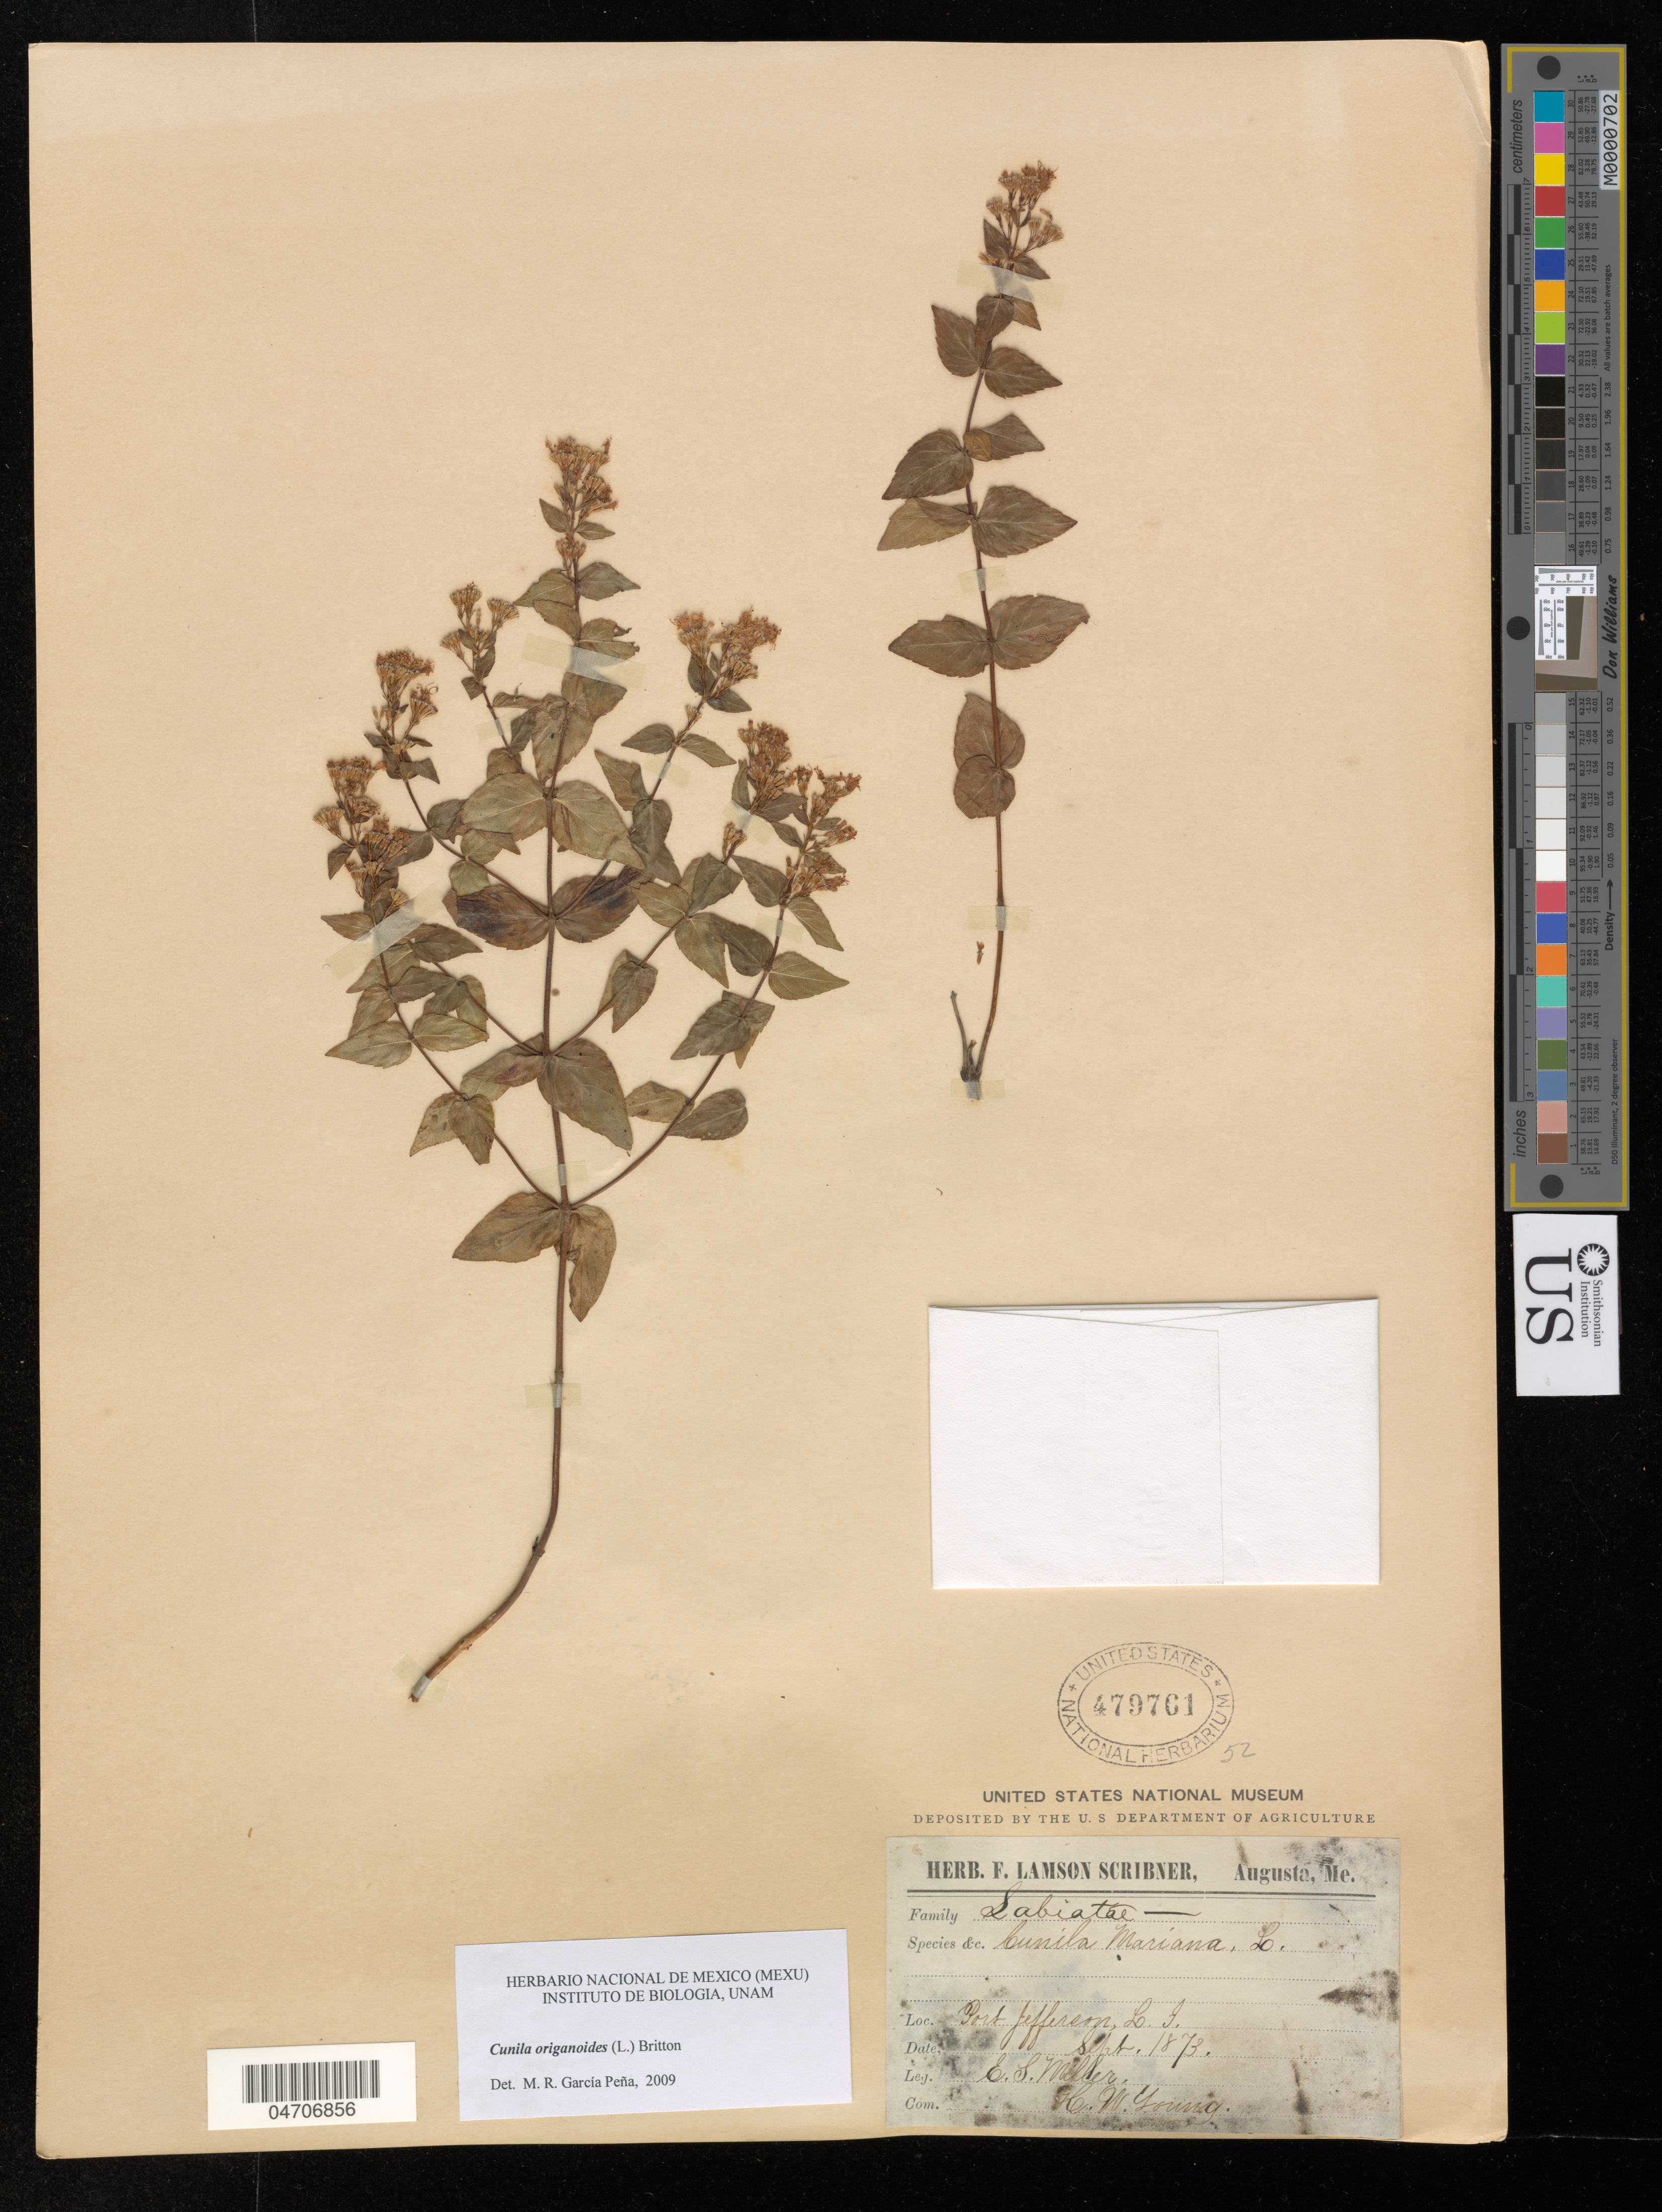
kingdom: Plantae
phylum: Tracheophyta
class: Magnoliopsida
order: Lamiales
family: Lamiaceae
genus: Cunila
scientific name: Cunila origanoides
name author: (L.) Britton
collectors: E. S. Miller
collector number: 52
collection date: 1873-09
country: United States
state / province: New York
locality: Port Jefferson, L. I.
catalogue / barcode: US 479761